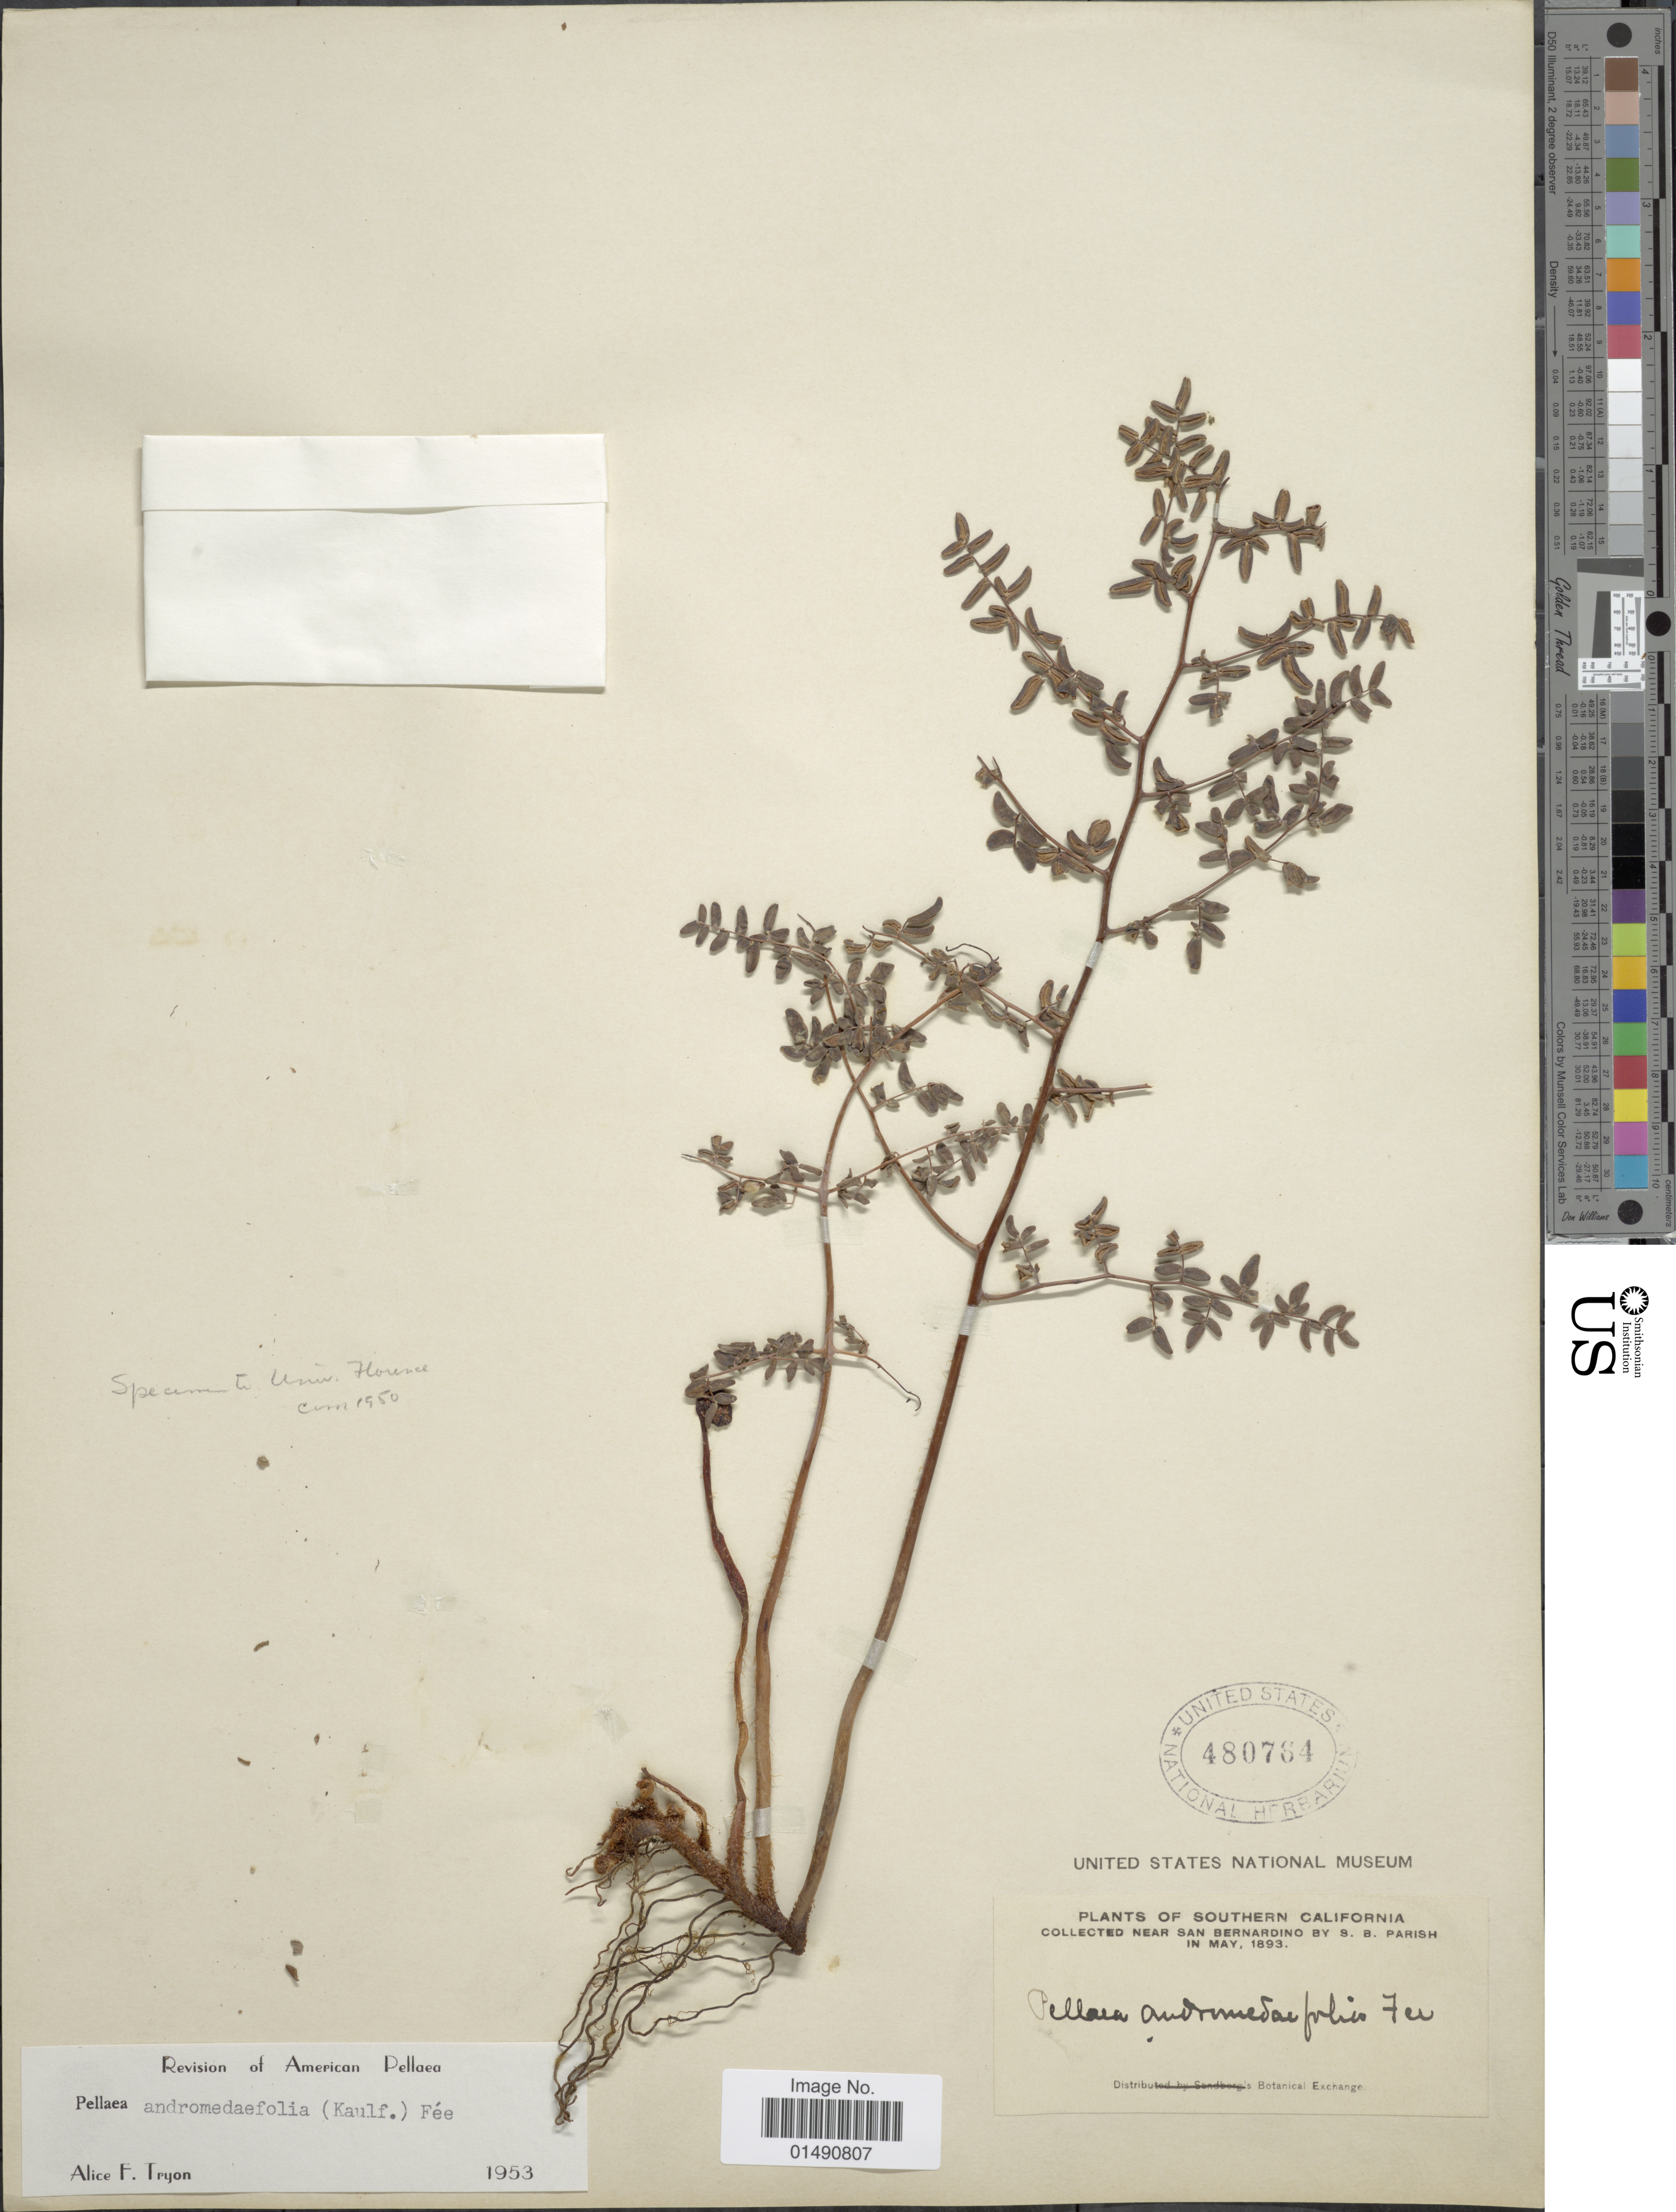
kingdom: Plantae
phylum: Tracheophyta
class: Polypodiopsida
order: Polypodiales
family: Pteridaceae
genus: Pellaea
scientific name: Pellaea andromedifolia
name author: (Kaulf.) Fée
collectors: S. B. Parish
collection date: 1893-05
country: United States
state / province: California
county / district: San Bernardino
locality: Southern California, Near San Bernardino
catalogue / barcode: US 480764